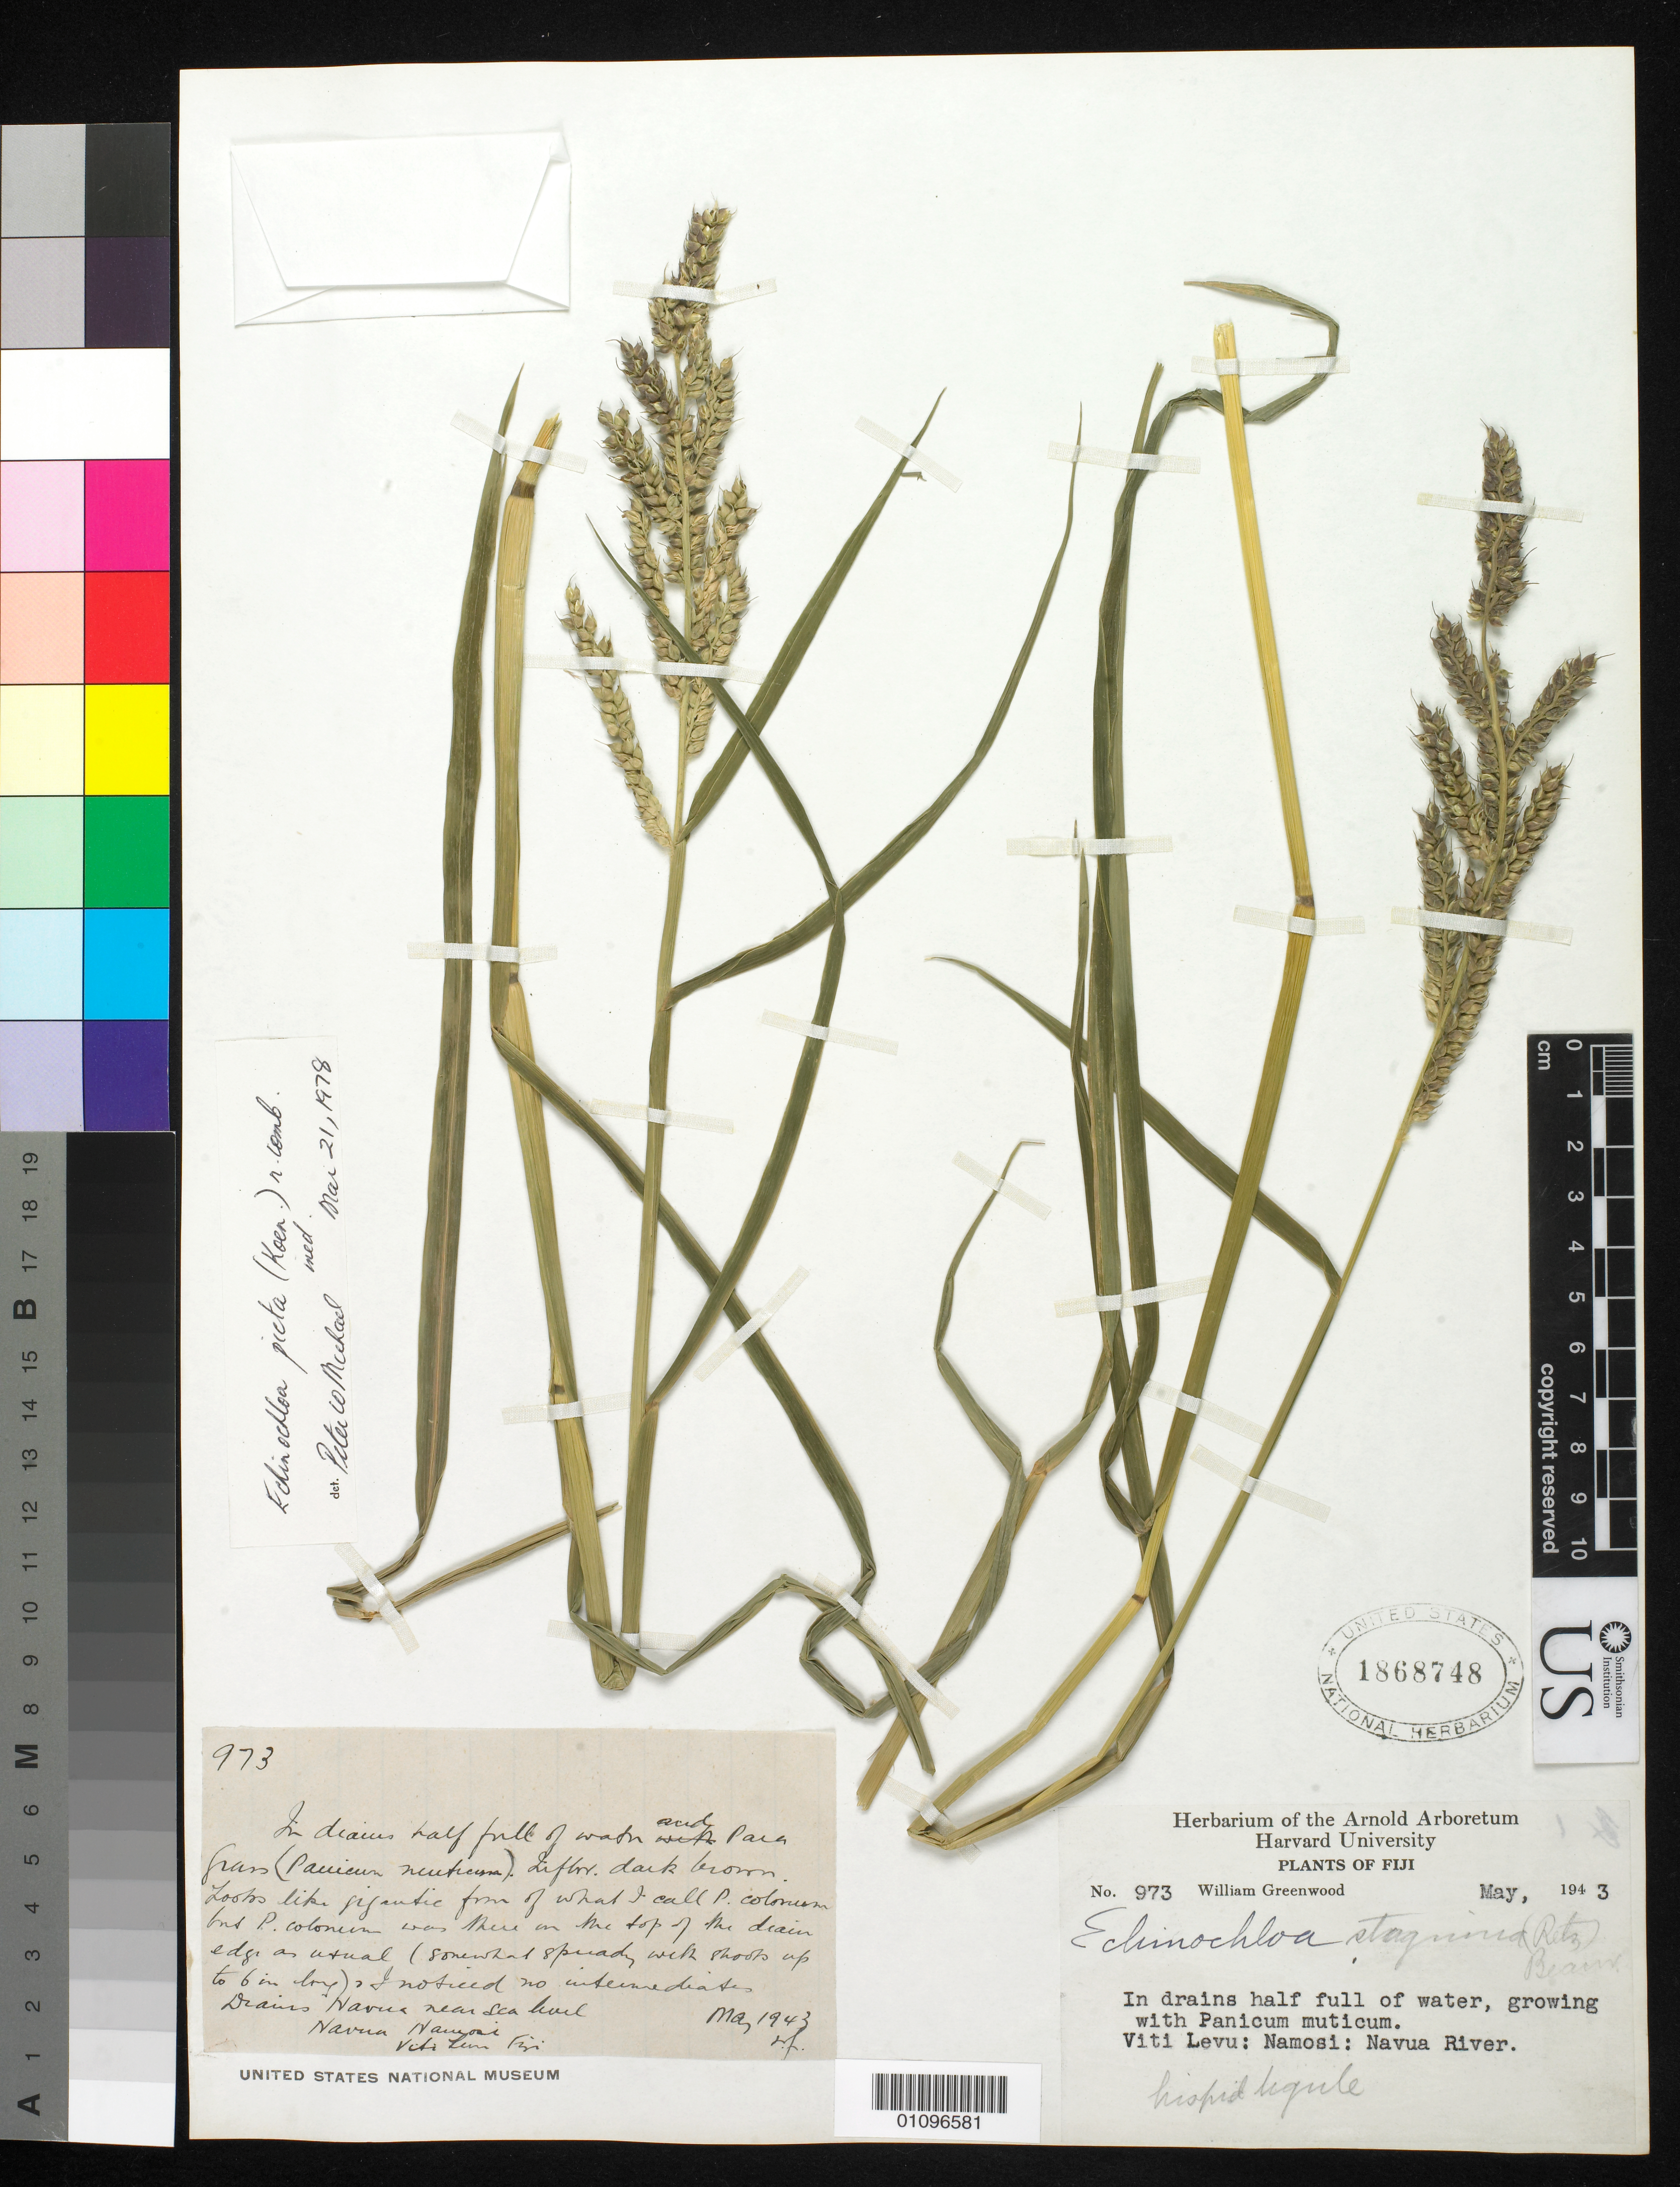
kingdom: Plantae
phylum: Tracheophyta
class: Liliopsida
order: Poales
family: Poaceae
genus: Echinochloa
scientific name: Echinochloa stagnina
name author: (Retz.) P. Beauv.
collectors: W. Greenwood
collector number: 973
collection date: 1943-05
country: Fiji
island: Viti Levu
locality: Navua River. Namosi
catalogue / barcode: US 1868748